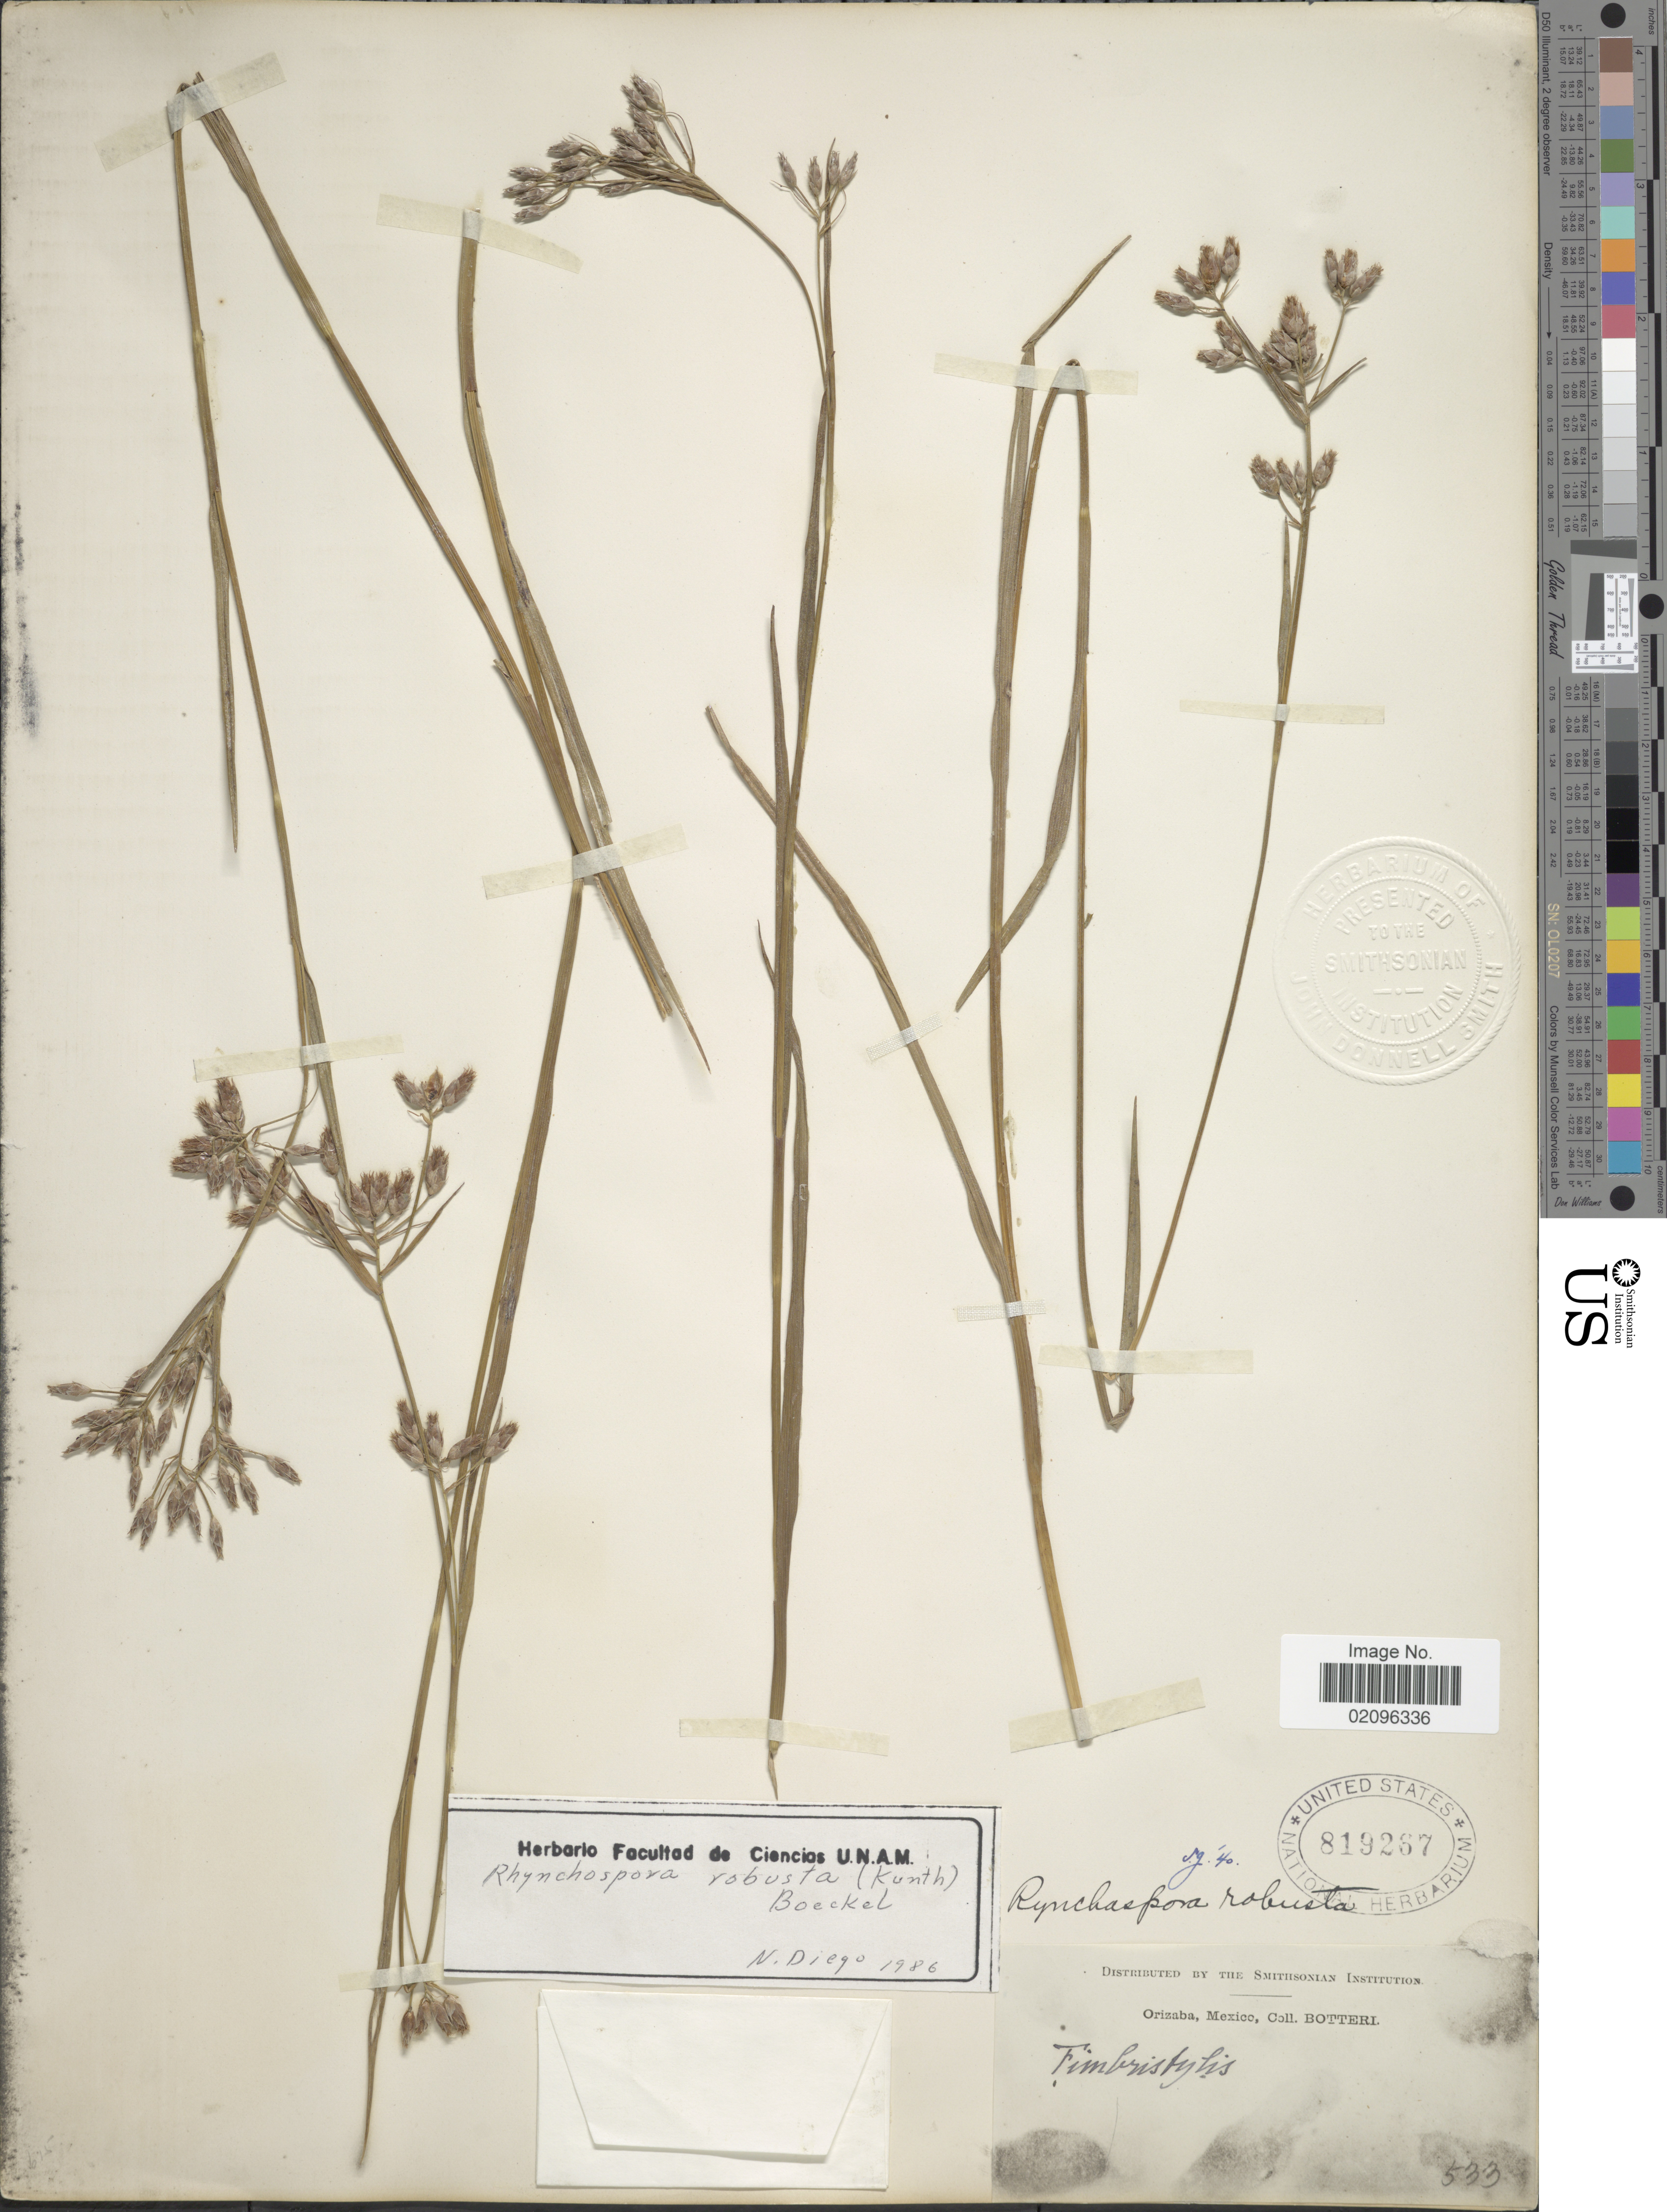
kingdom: Plantae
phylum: Tracheophyta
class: Liliopsida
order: Poales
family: Cyperaceae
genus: Rhynchospora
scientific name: Rhynchospora robusta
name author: (Kunth) Boeckeler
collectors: -. Botteri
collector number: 533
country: Mexico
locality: Orizaba, Mexico.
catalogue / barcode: US 819267